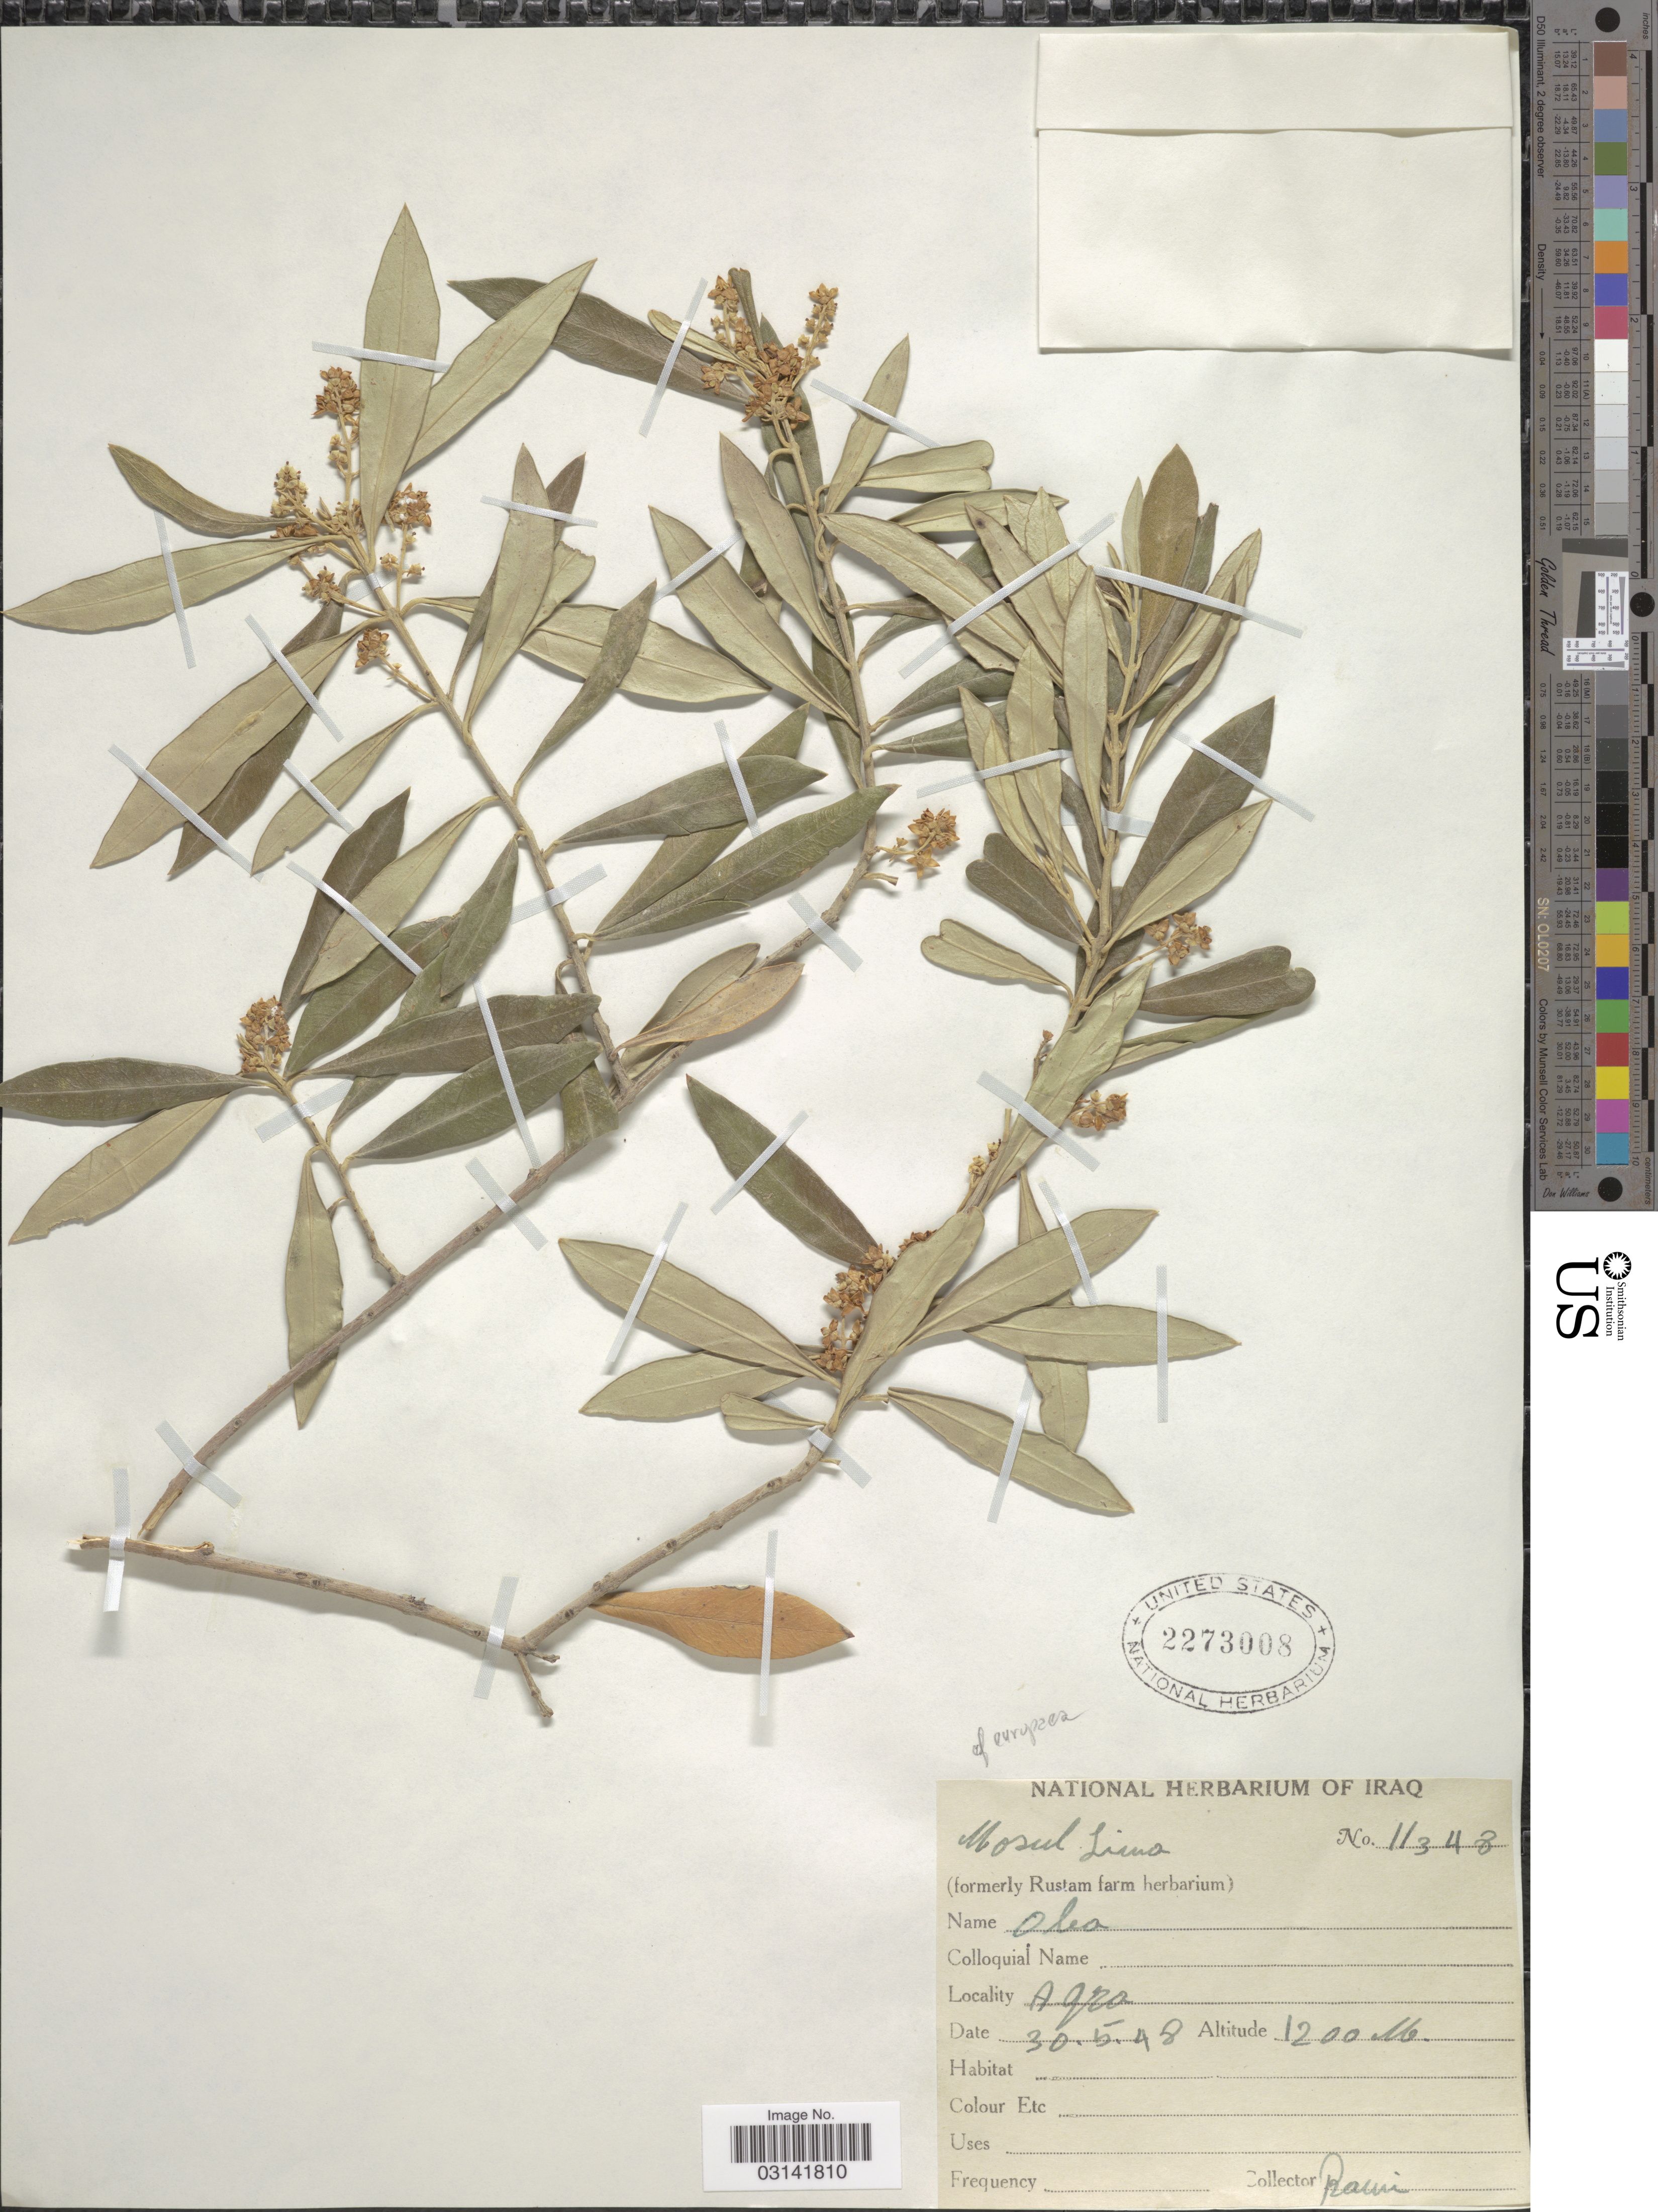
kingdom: Plantae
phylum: Tracheophyta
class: Magnoliopsida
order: Lamiales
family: Oleaceae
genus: Olea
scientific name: Olea europaea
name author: L.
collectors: -. Rawi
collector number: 11348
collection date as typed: Transcribed d/m/y: 30/5/48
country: Iraq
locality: Aqra.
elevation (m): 1200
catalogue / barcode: US 2273008